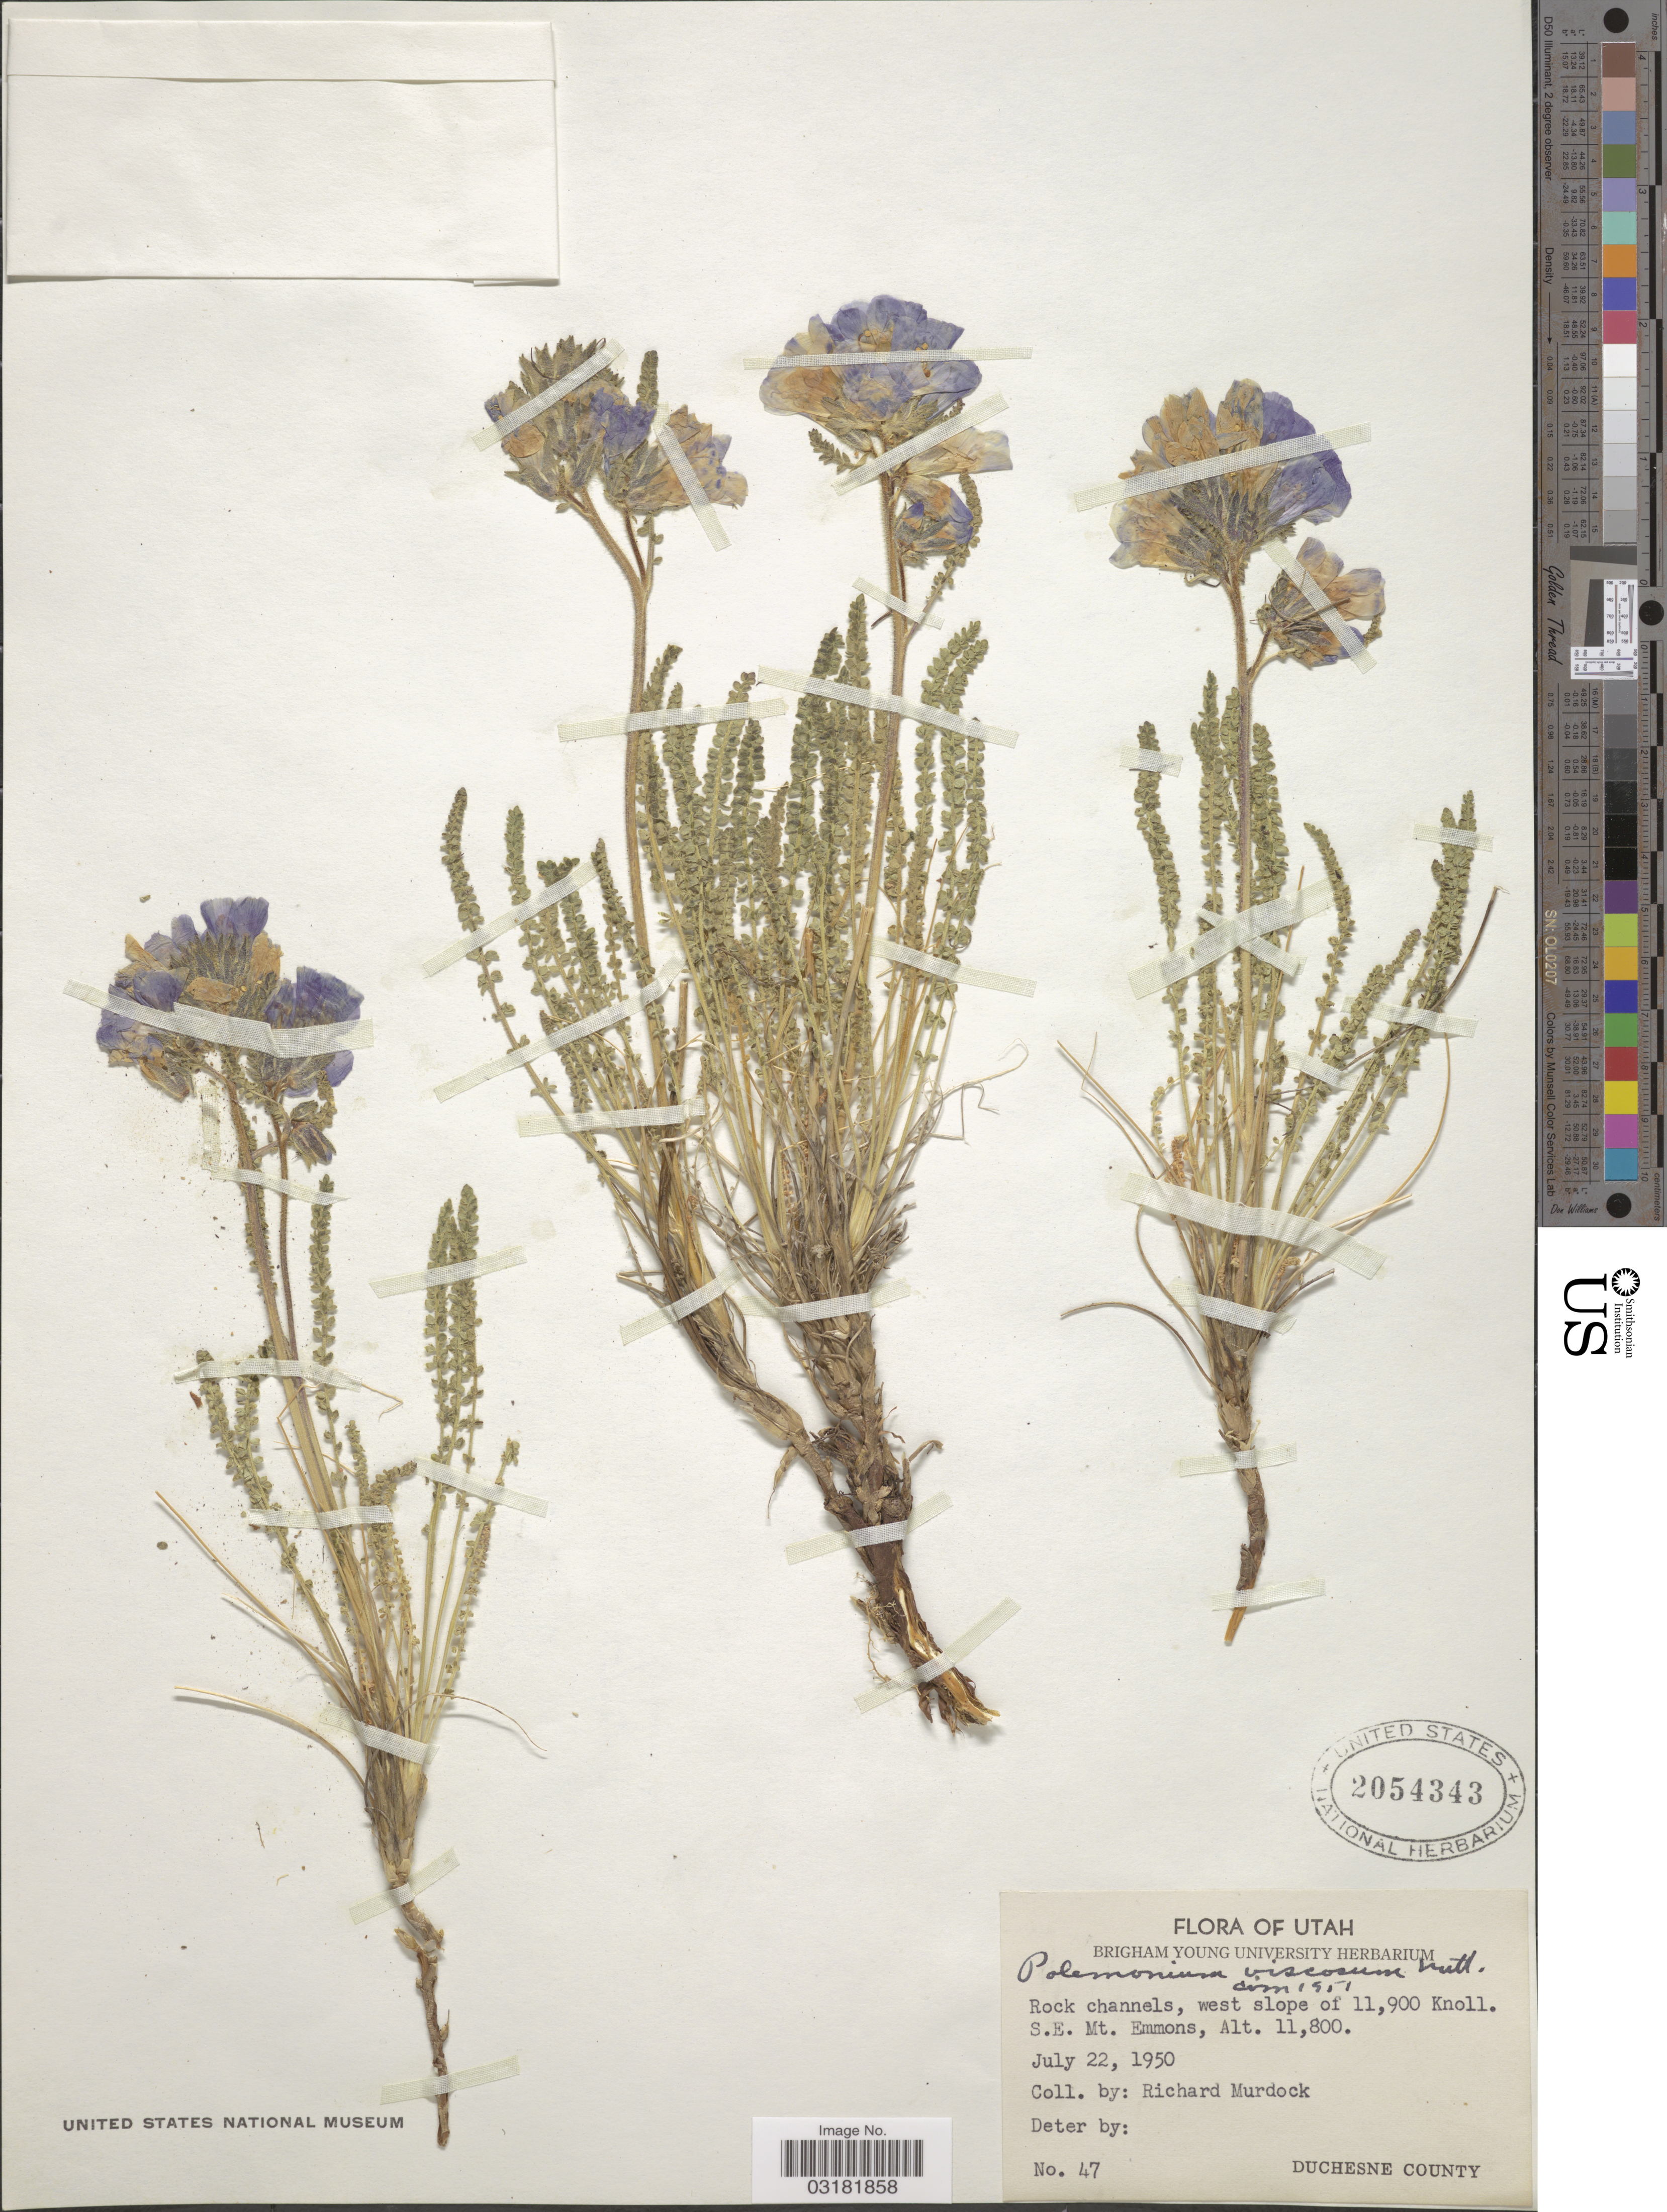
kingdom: Plantae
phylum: Tracheophyta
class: Magnoliopsida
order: Ericales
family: Polemoniaceae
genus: Polemonium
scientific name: Polemonium viscosum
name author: Nutt.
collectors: R. Murdock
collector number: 47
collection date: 1950-07-22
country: United States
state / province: Utah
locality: Rock channels, west slope of 11,900 Knoll. S. E. Mt. Emmons. Duchesne County.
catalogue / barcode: US 2054343